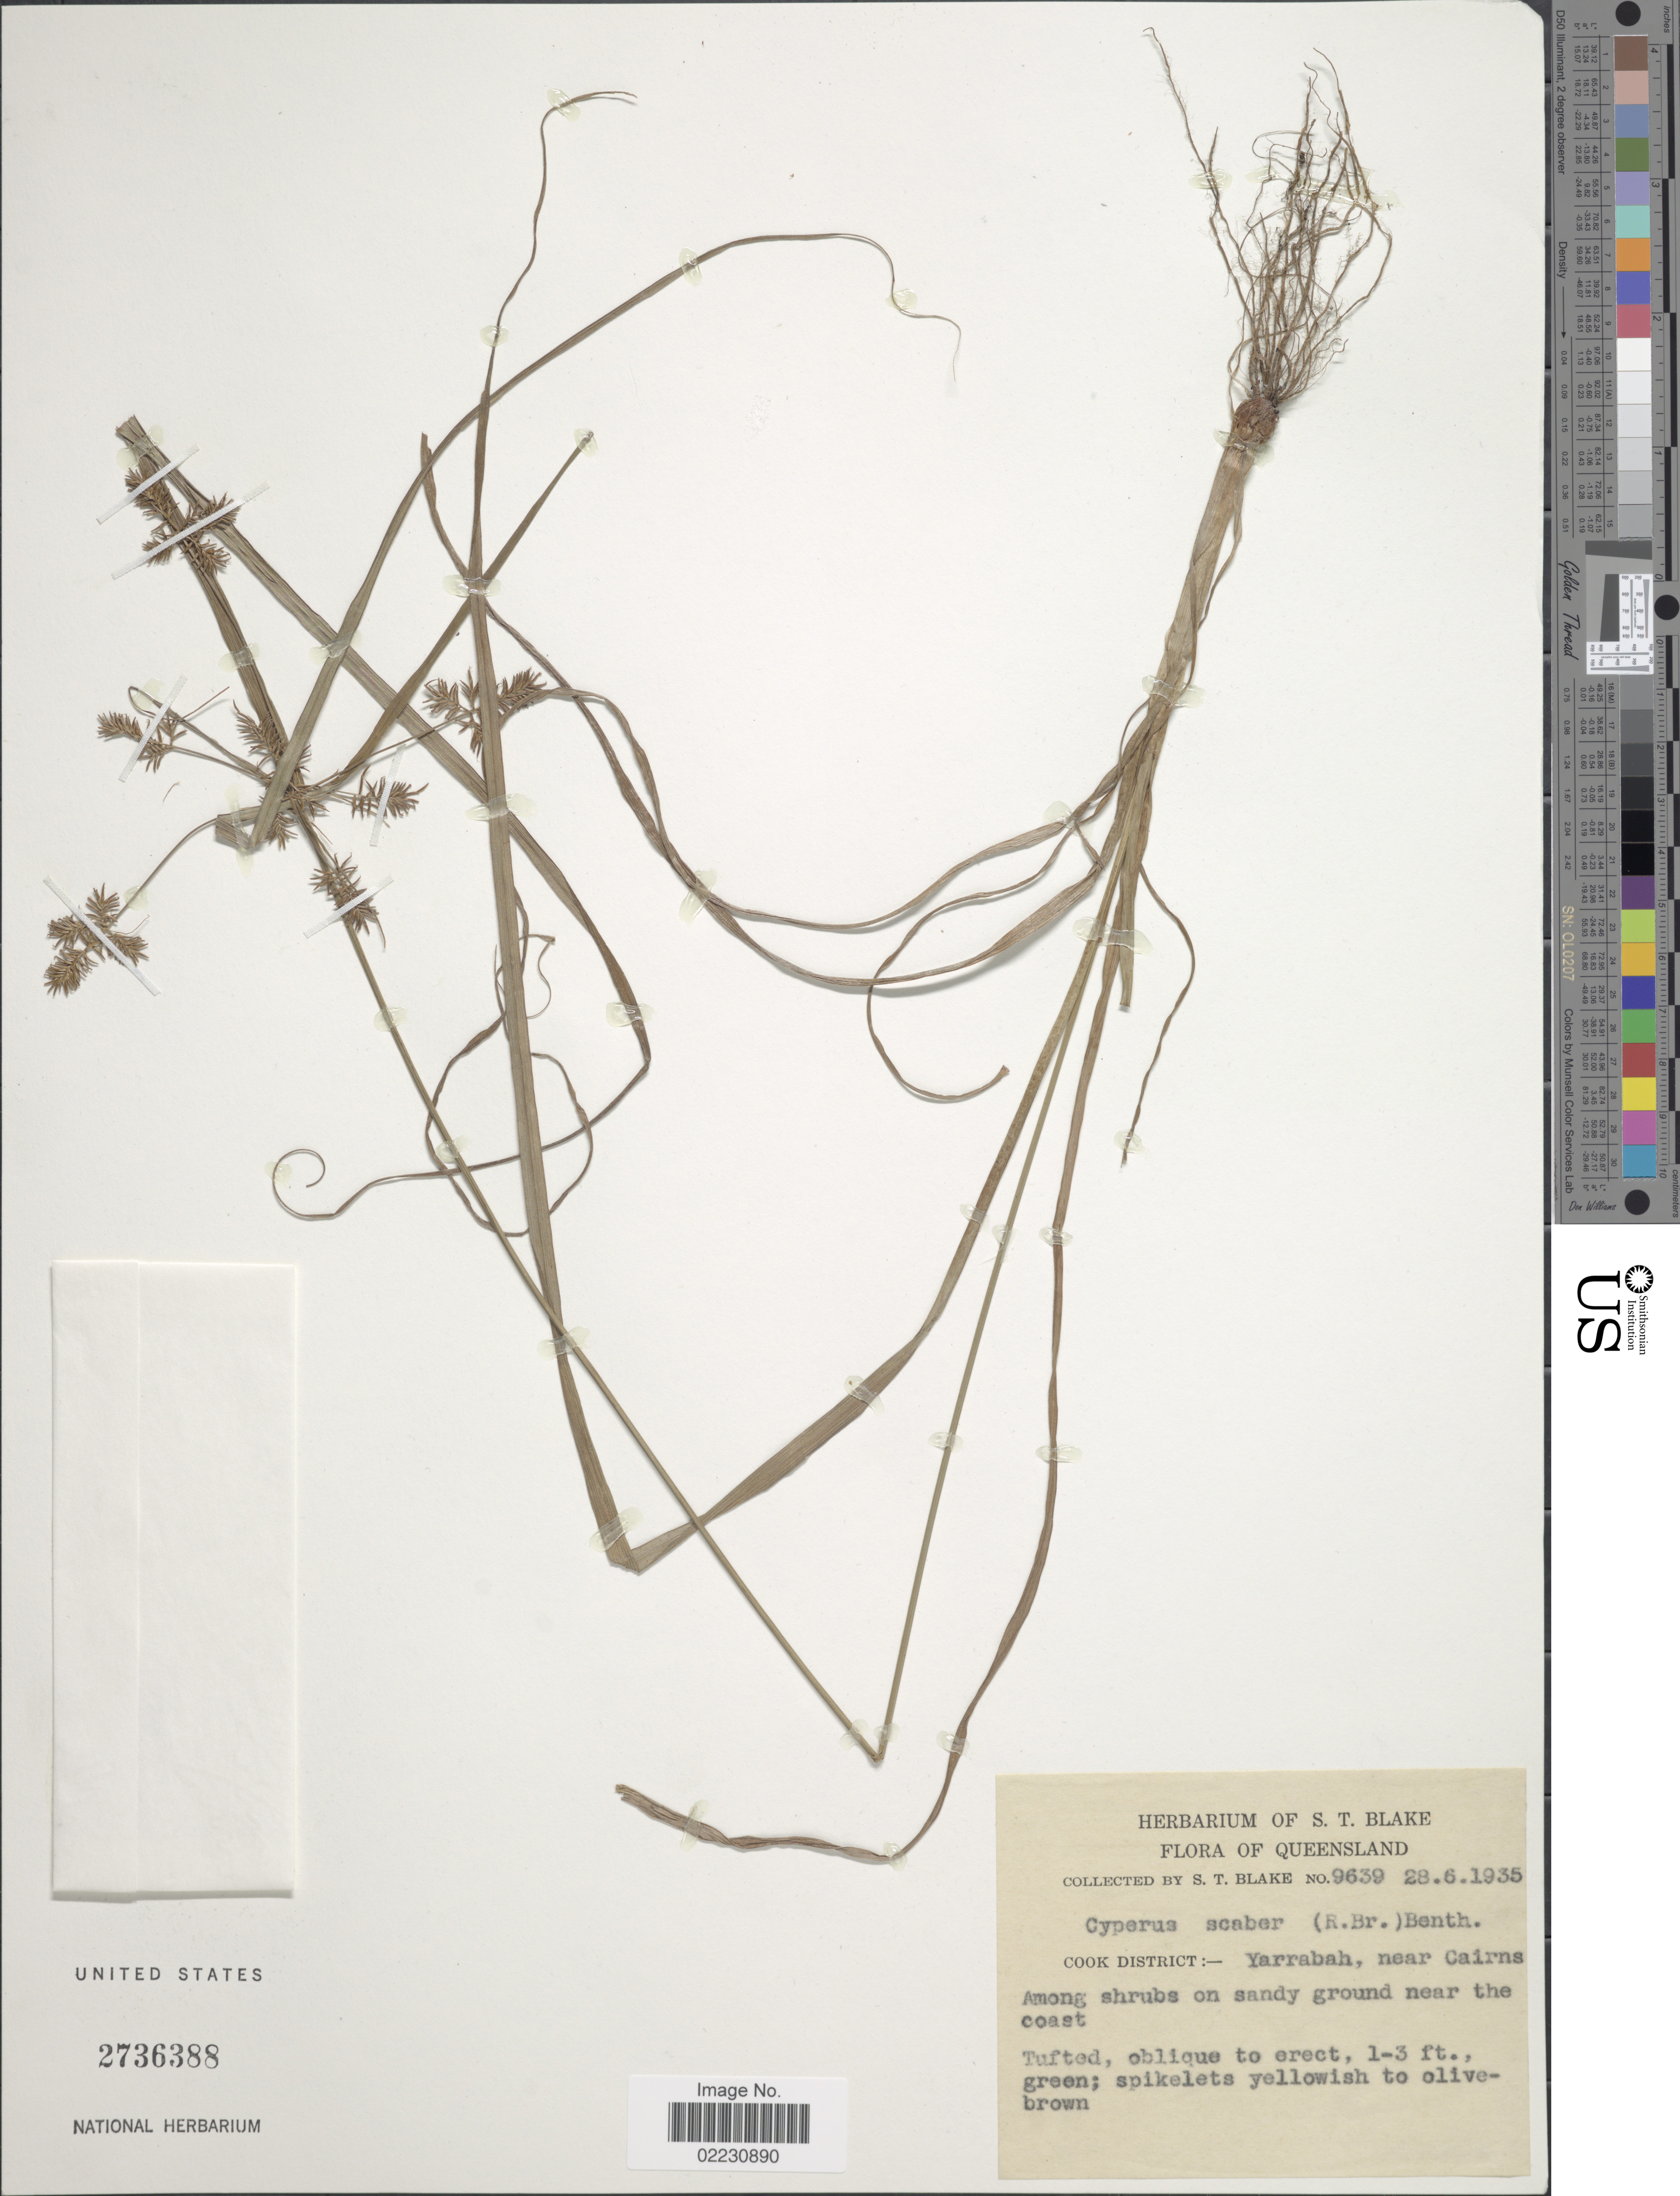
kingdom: Plantae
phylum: Tracheophyta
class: Liliopsida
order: Poales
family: Cyperaceae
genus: Cyperus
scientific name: Cyperus scaber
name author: (R. Br.) Boeckeler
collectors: S. T. Blake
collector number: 9639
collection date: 1935-06-28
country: Australia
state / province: Queensland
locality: Cook District, Yarrabah, near Cairns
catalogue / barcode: US 2736388